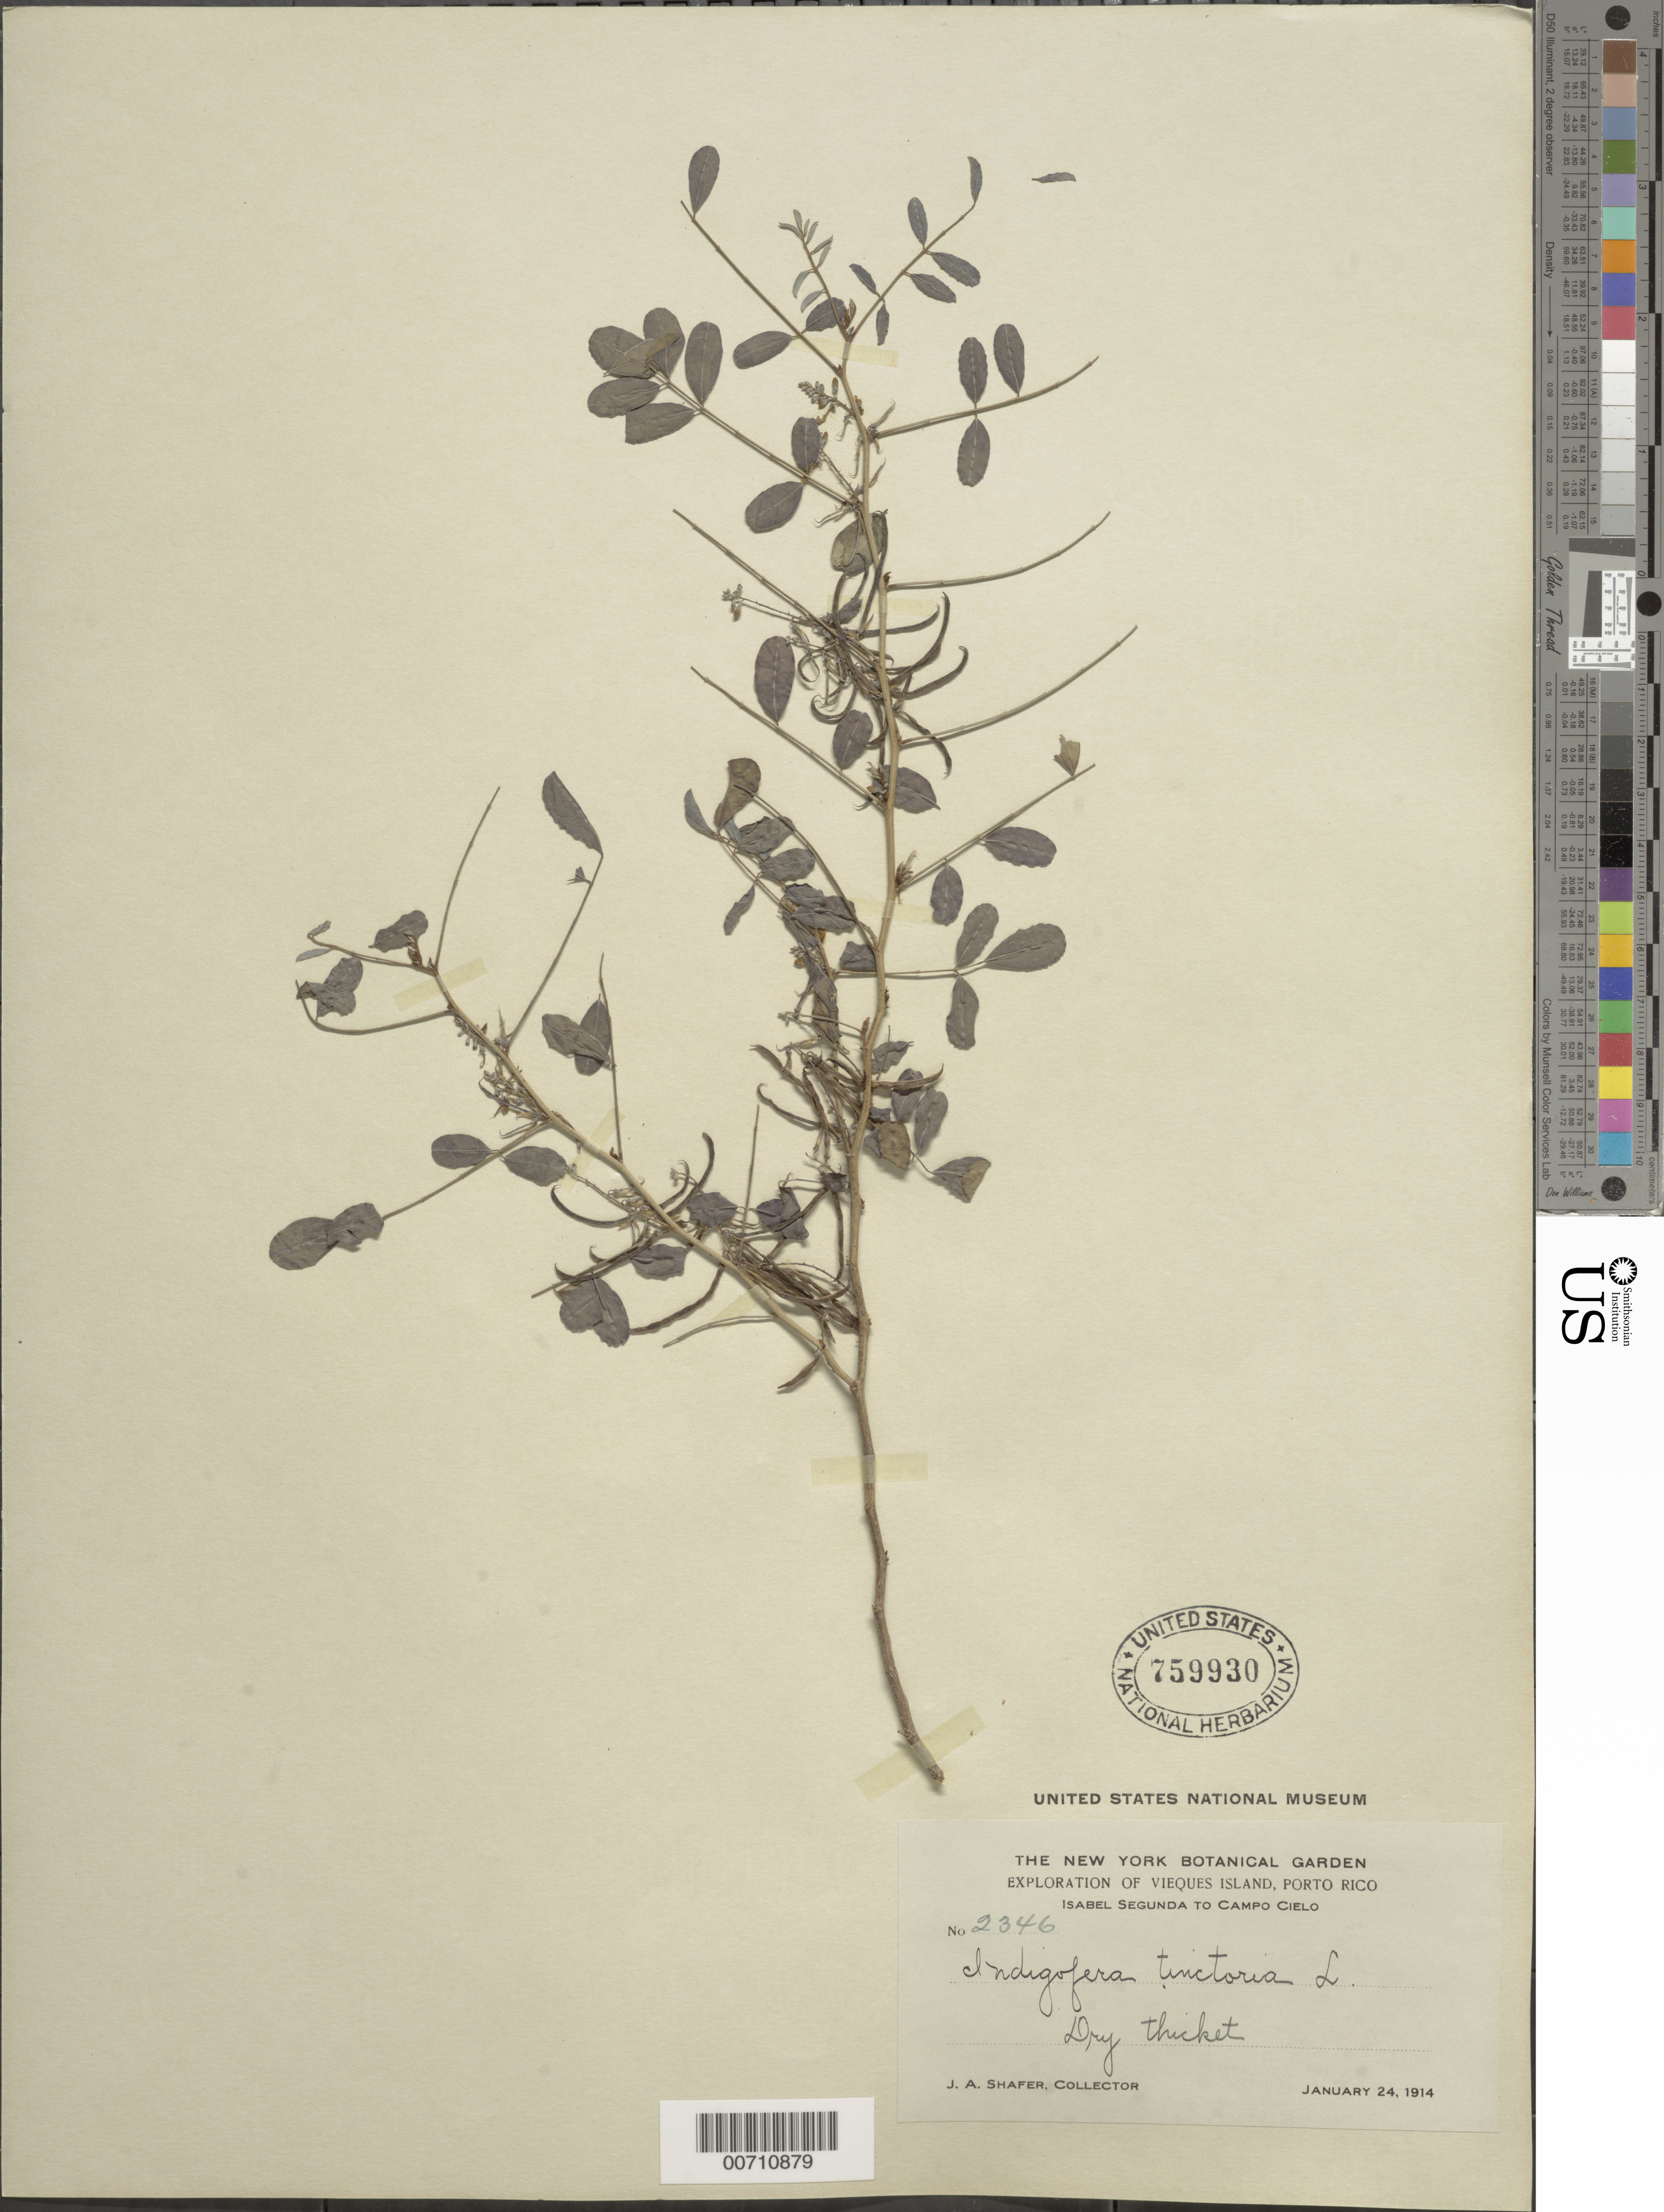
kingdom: Plantae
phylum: Tracheophyta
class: Magnoliopsida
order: Fabales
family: Fabaceae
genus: Indigofera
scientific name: Indigofera tinctoria sensu Naves non L.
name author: Naves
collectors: J. A. Shafer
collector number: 2346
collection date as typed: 24 Jan 1914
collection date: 1914-01-24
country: Puerto Rico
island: Vieques Island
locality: Isable Segunda to Campo Cielo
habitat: Dry thicket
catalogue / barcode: US 759930